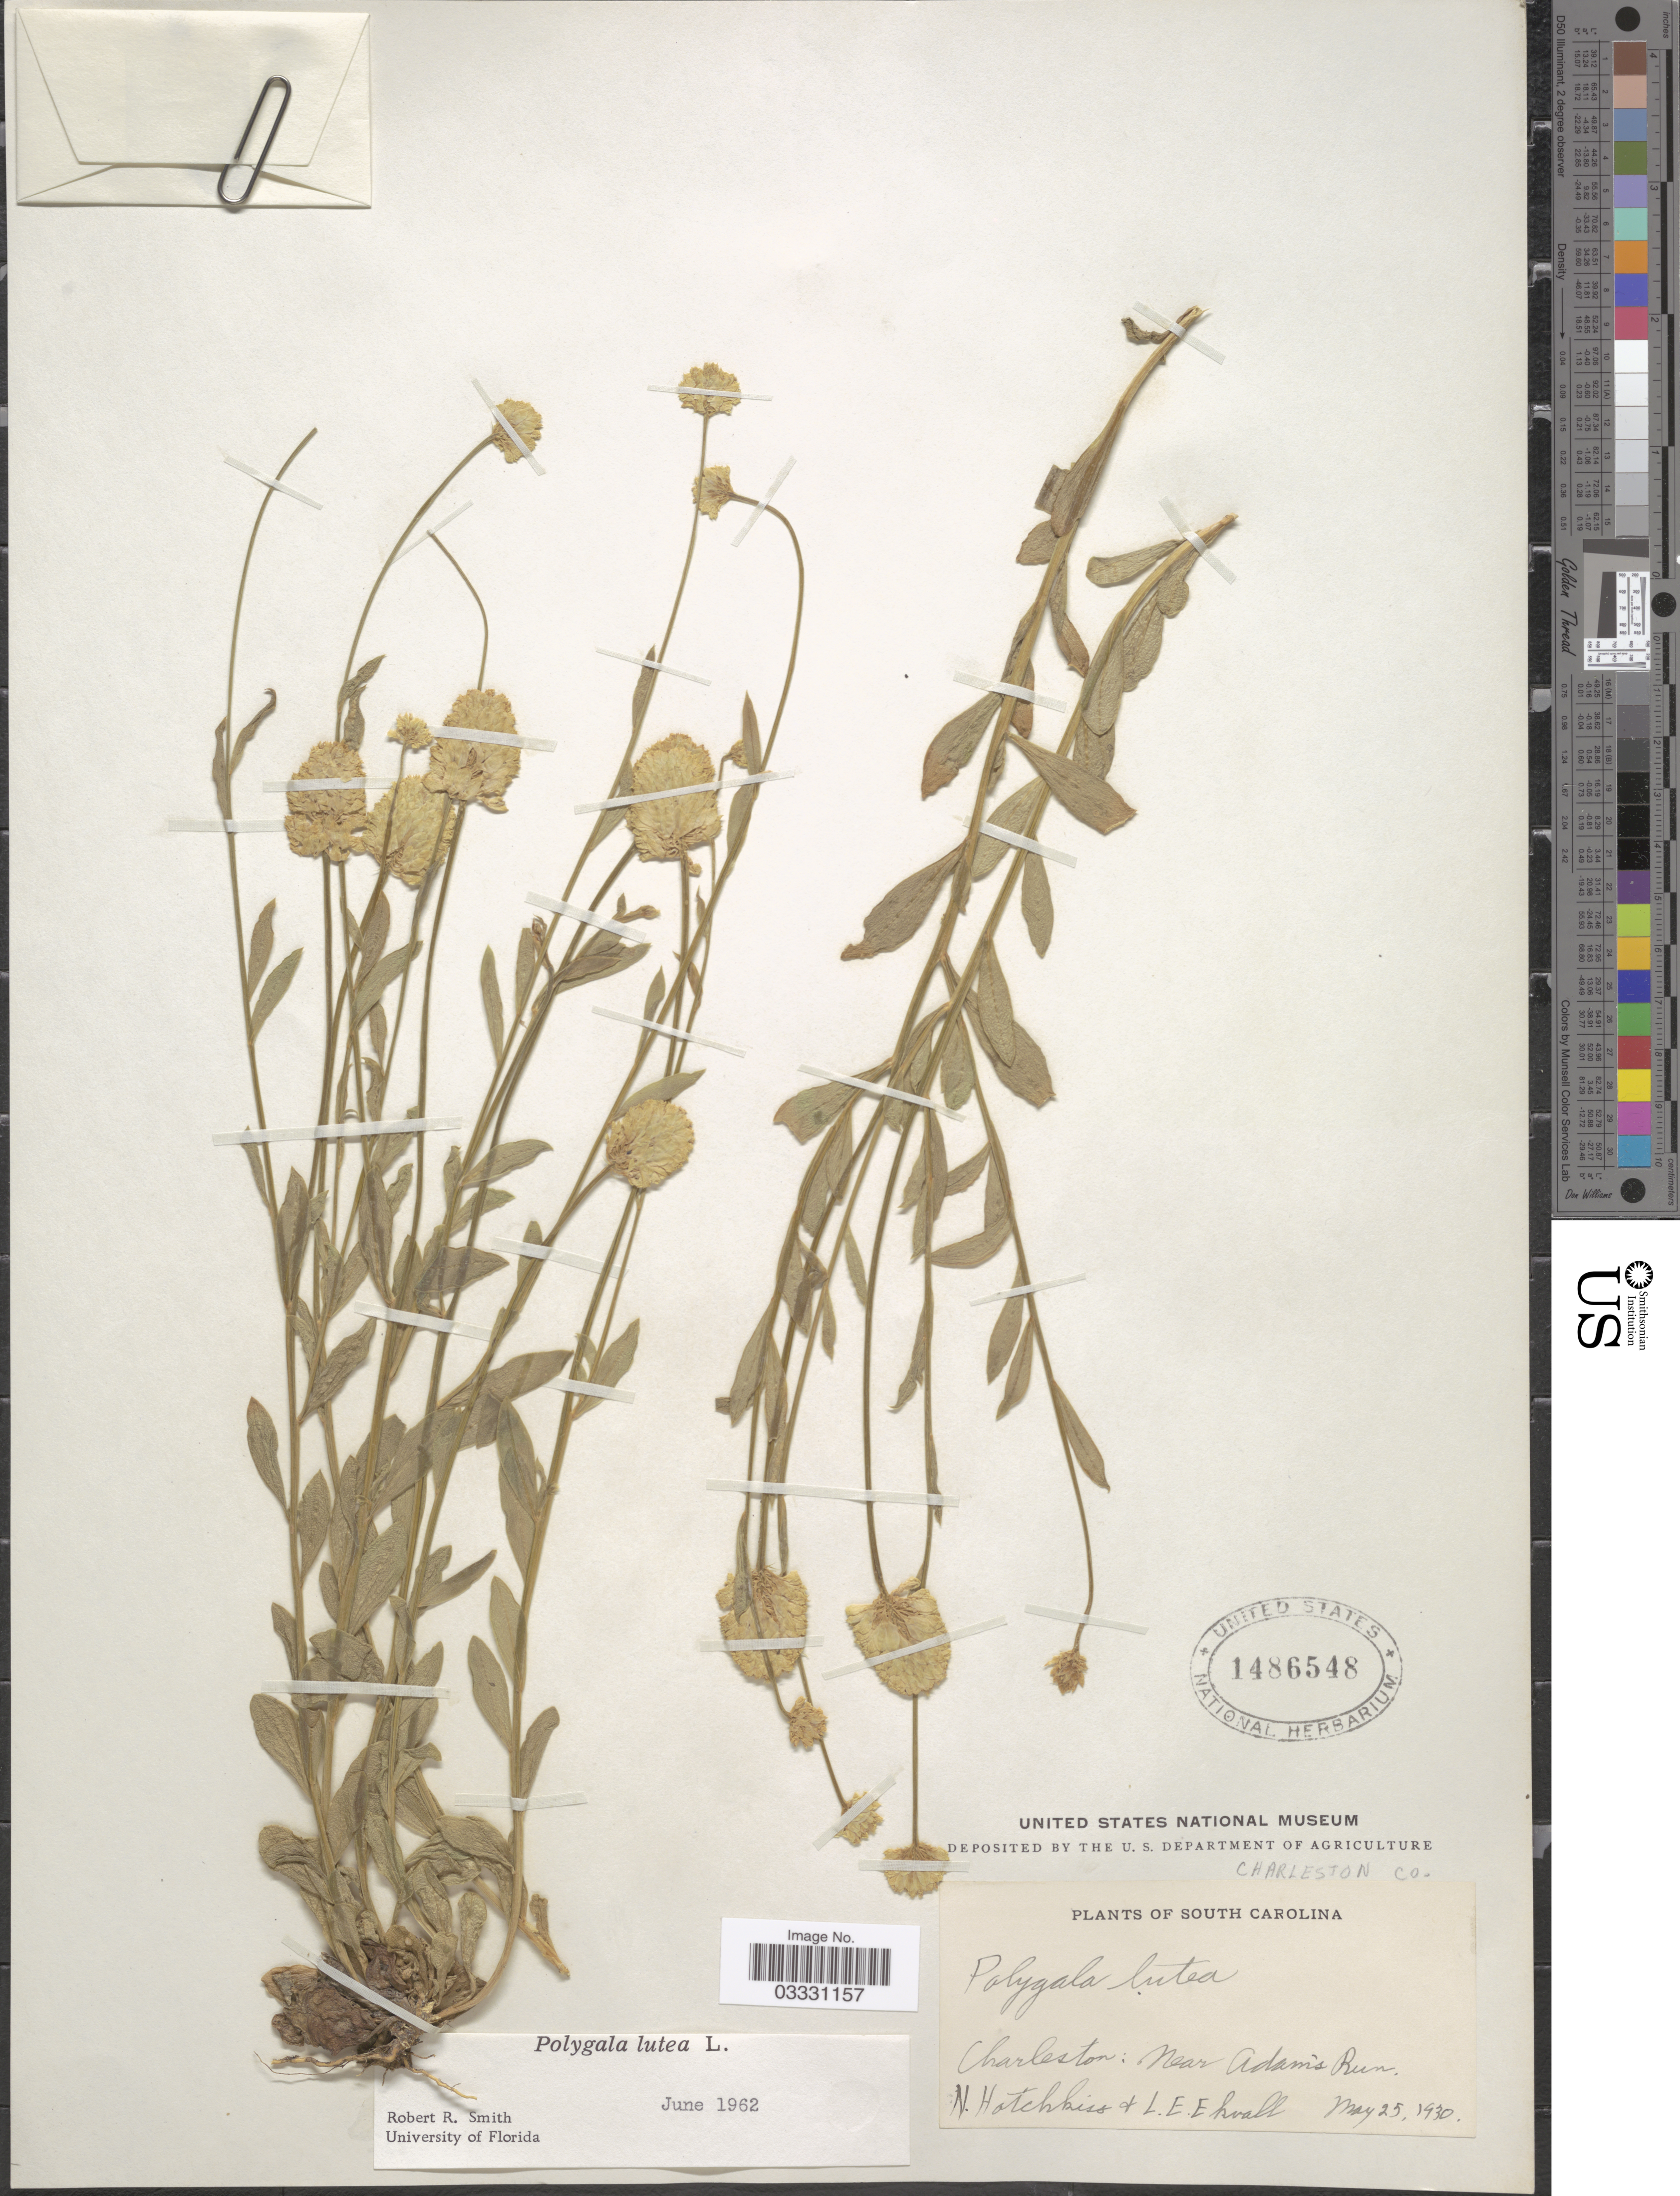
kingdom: Plantae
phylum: Tracheophyta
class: Magnoliopsida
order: Fabales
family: Polygalaceae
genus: Polygala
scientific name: Polygala lutea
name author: L.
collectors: N. Hotchkiss & L. Ekwall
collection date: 1930-05-25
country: United States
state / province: South Carolina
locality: Charleston Co. Charleston: Near Adam's Run.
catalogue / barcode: US 1486548